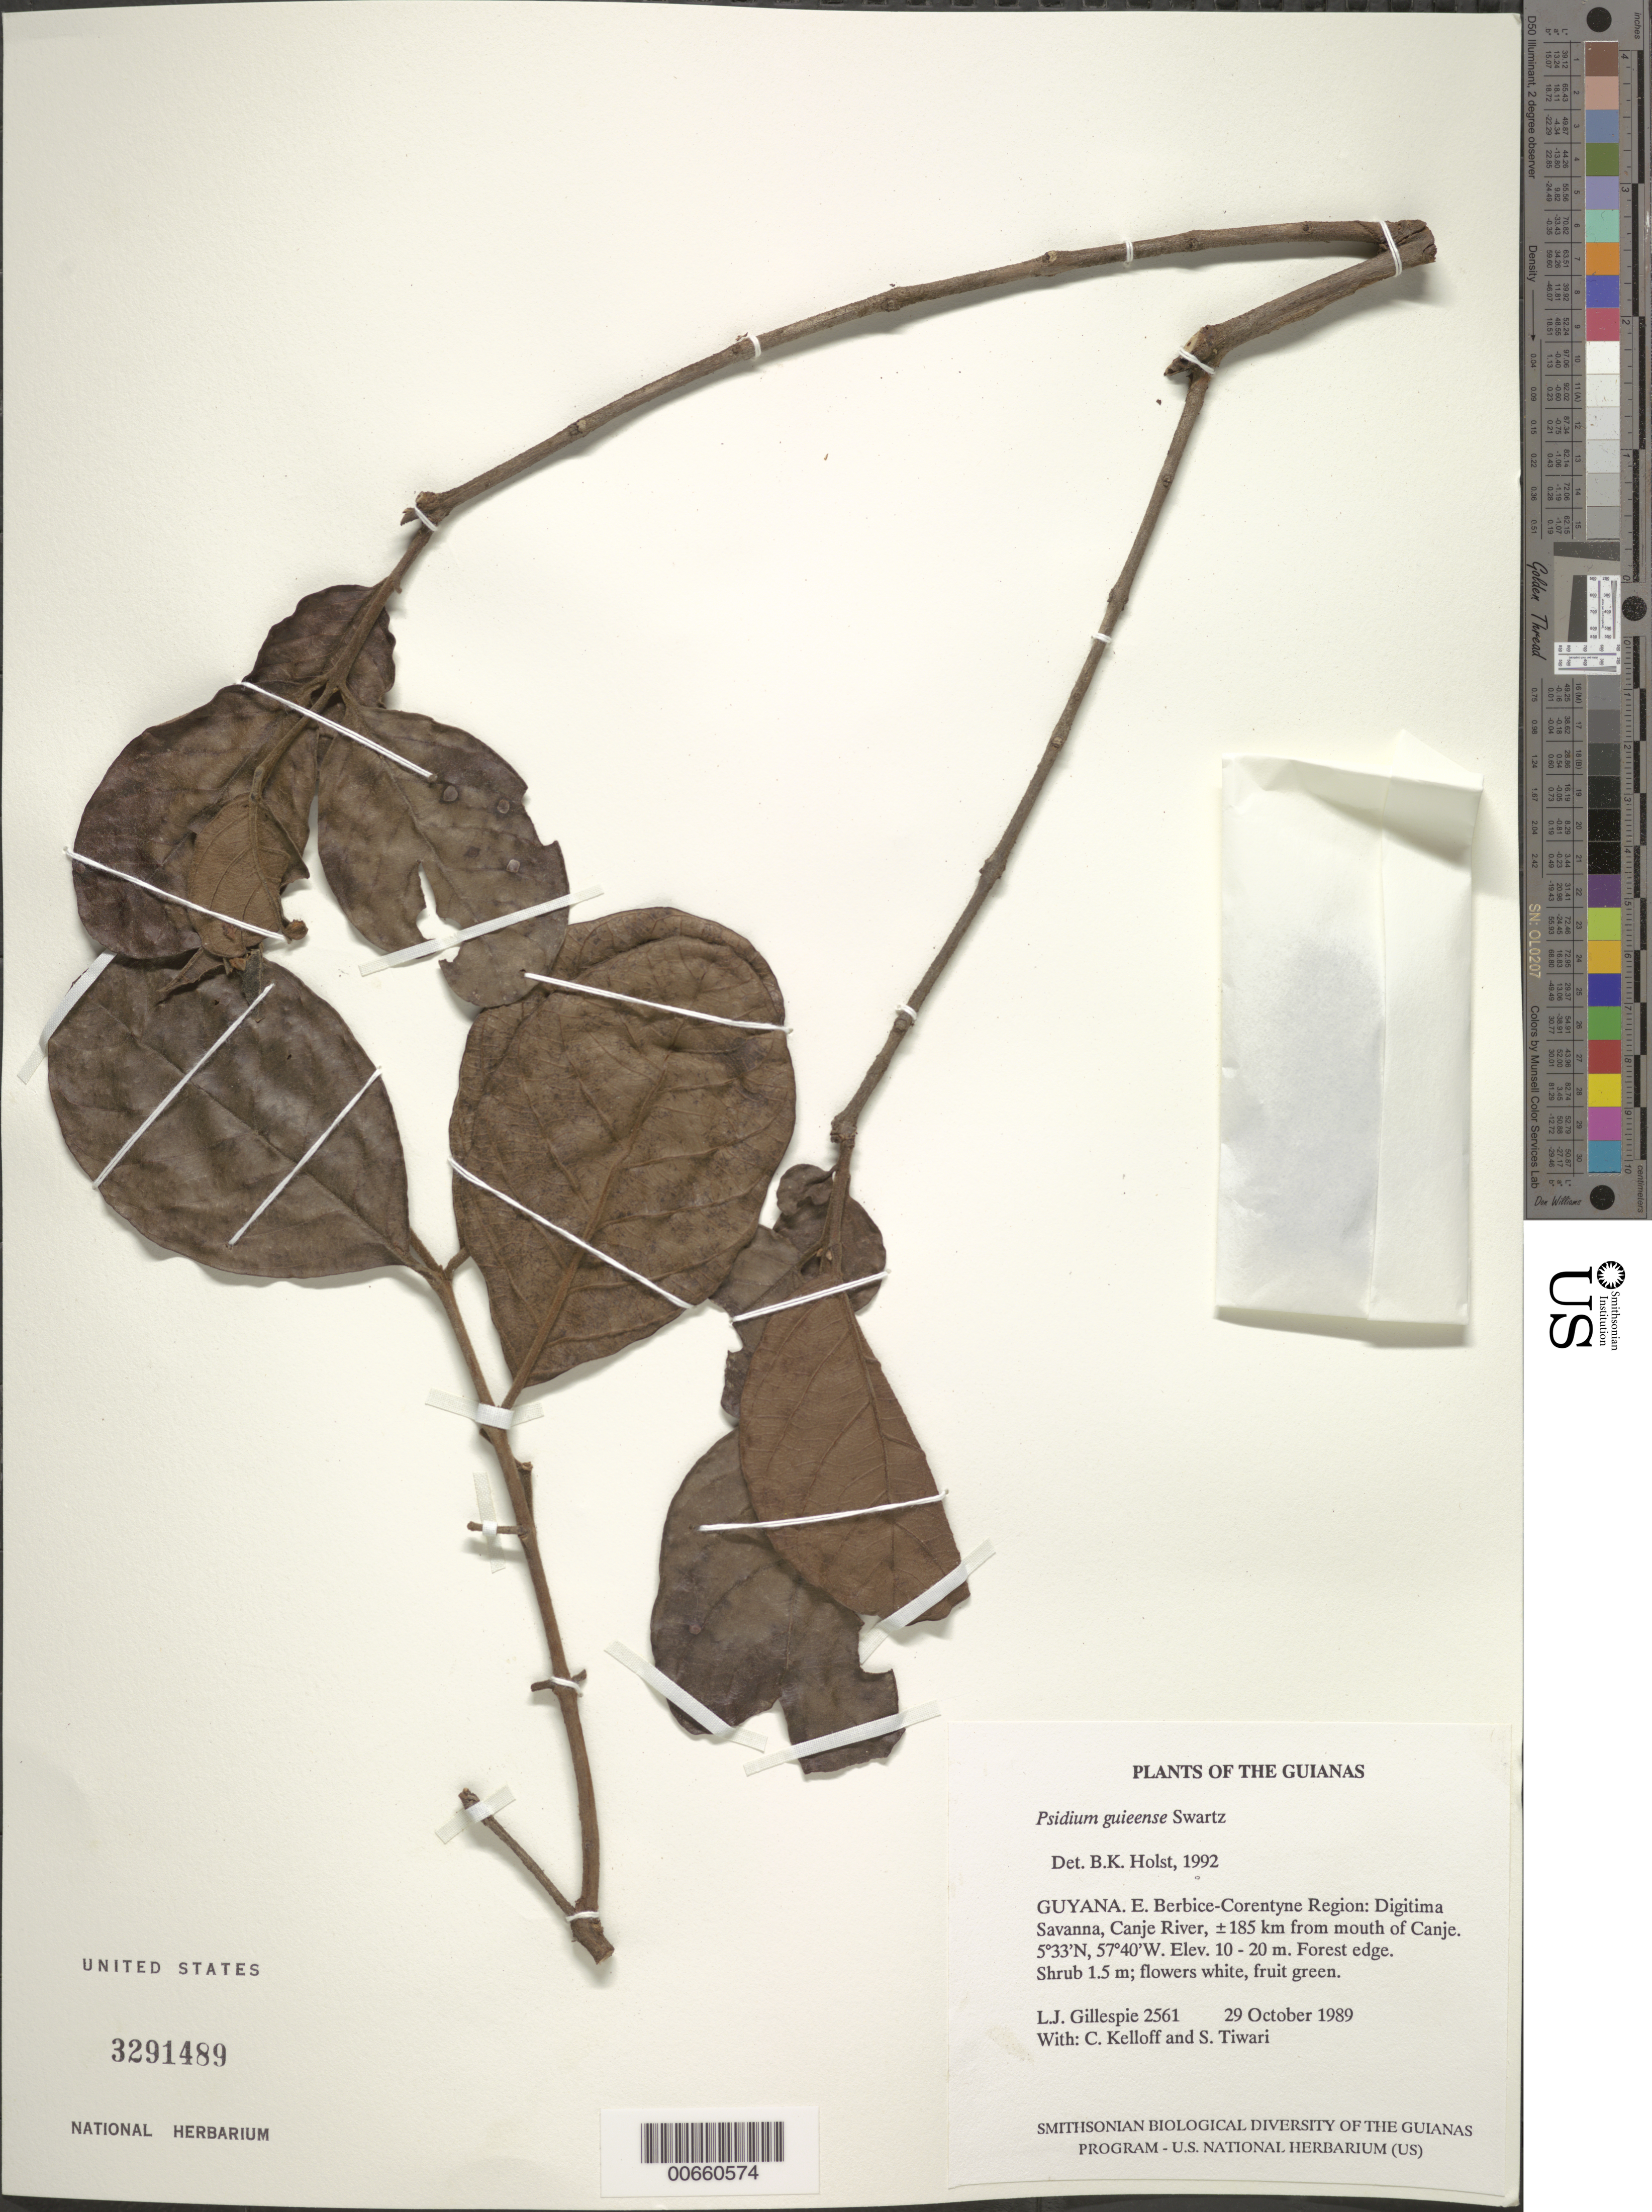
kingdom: Plantae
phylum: Tracheophyta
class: Magnoliopsida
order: Myrtales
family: Myrtaceae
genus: Psidium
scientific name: Psidium guineense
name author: Sw.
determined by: Holst, Bruce K.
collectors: L. J. Gillespie, C. L. Kelloff & S. Tiwari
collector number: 2561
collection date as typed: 30 October 1989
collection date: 1989-10-30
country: Guyana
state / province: E. Berbice-Corentyne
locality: Digitima Savanna, Canje River, ±185 km from mouth of Canje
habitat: Forest edge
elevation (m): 10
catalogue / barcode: US 3291489